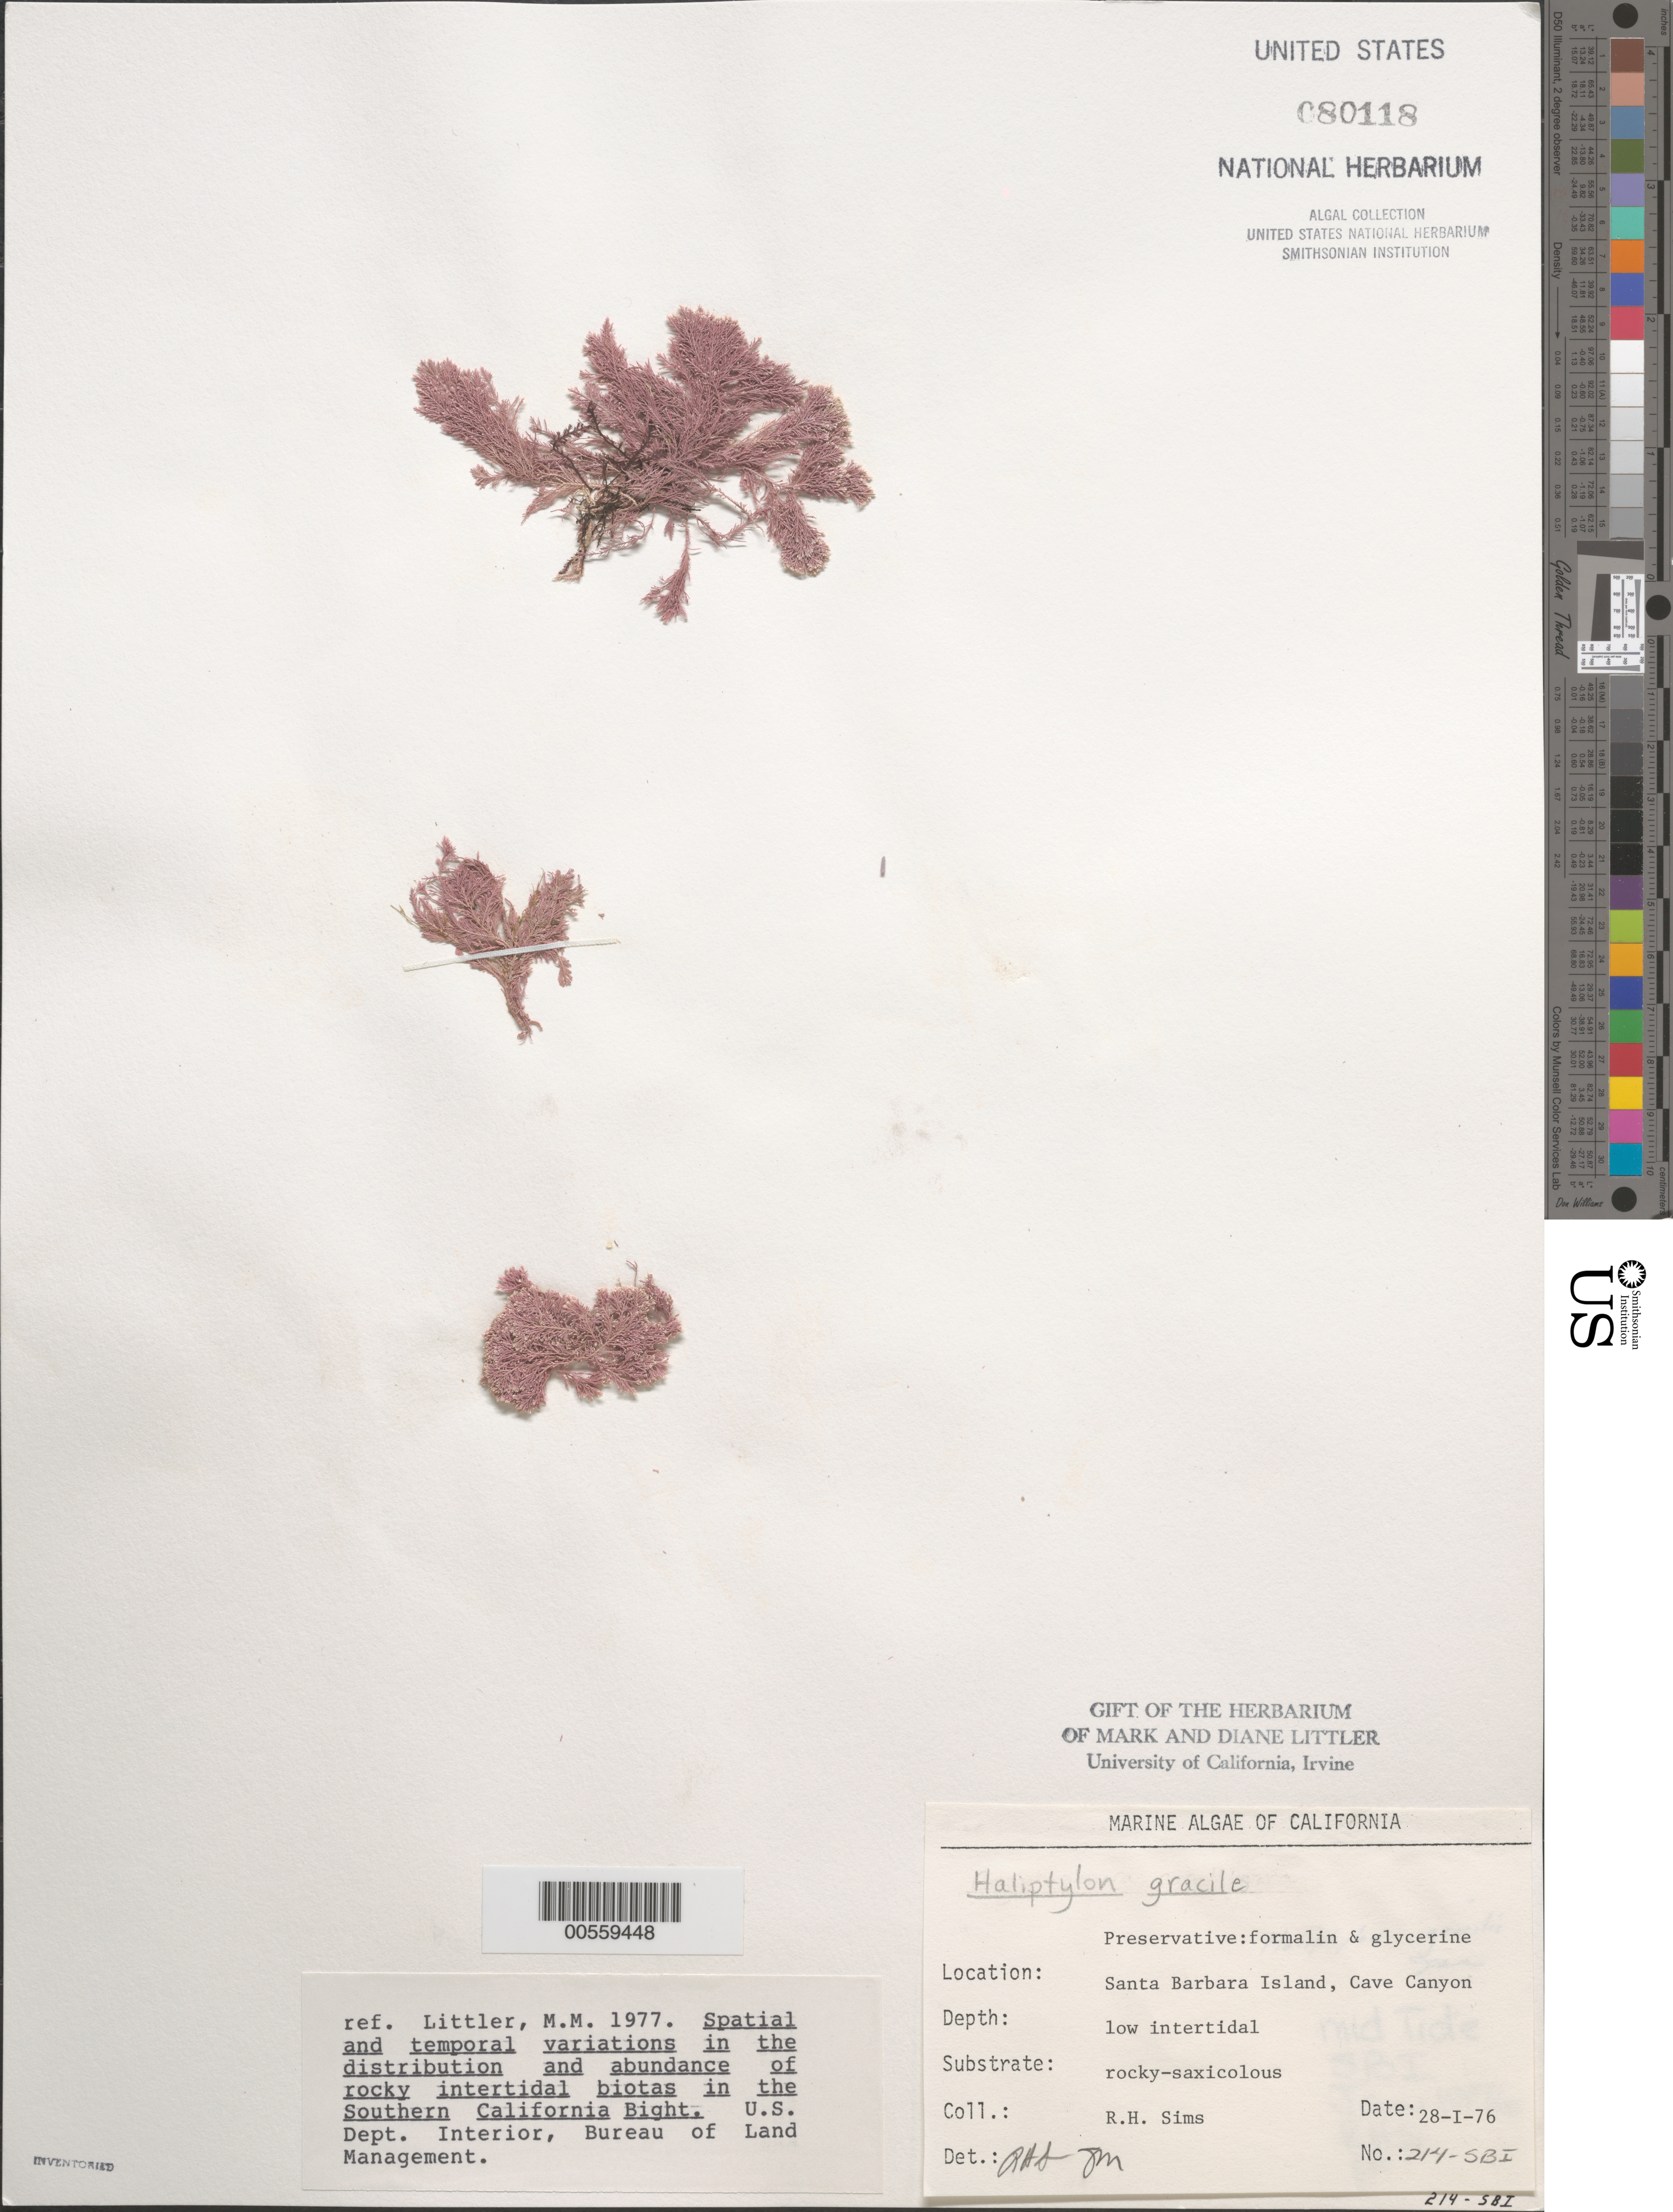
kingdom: Plantae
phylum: Rhodophyta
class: Florideophyceae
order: Corallinales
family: Corallinaceae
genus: Jania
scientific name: Jania rosea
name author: (Lam.) Decne.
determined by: Algae name updating Project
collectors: R. H. Sims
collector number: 214-sbi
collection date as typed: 28 Jan 1976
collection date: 1976-01-28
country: United States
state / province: California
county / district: Santa Barbara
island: Santa Barbara Island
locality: Cave Canyon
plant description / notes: BLM-SOCALBIGHT Rocky Intertidal Survey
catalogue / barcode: US 80118